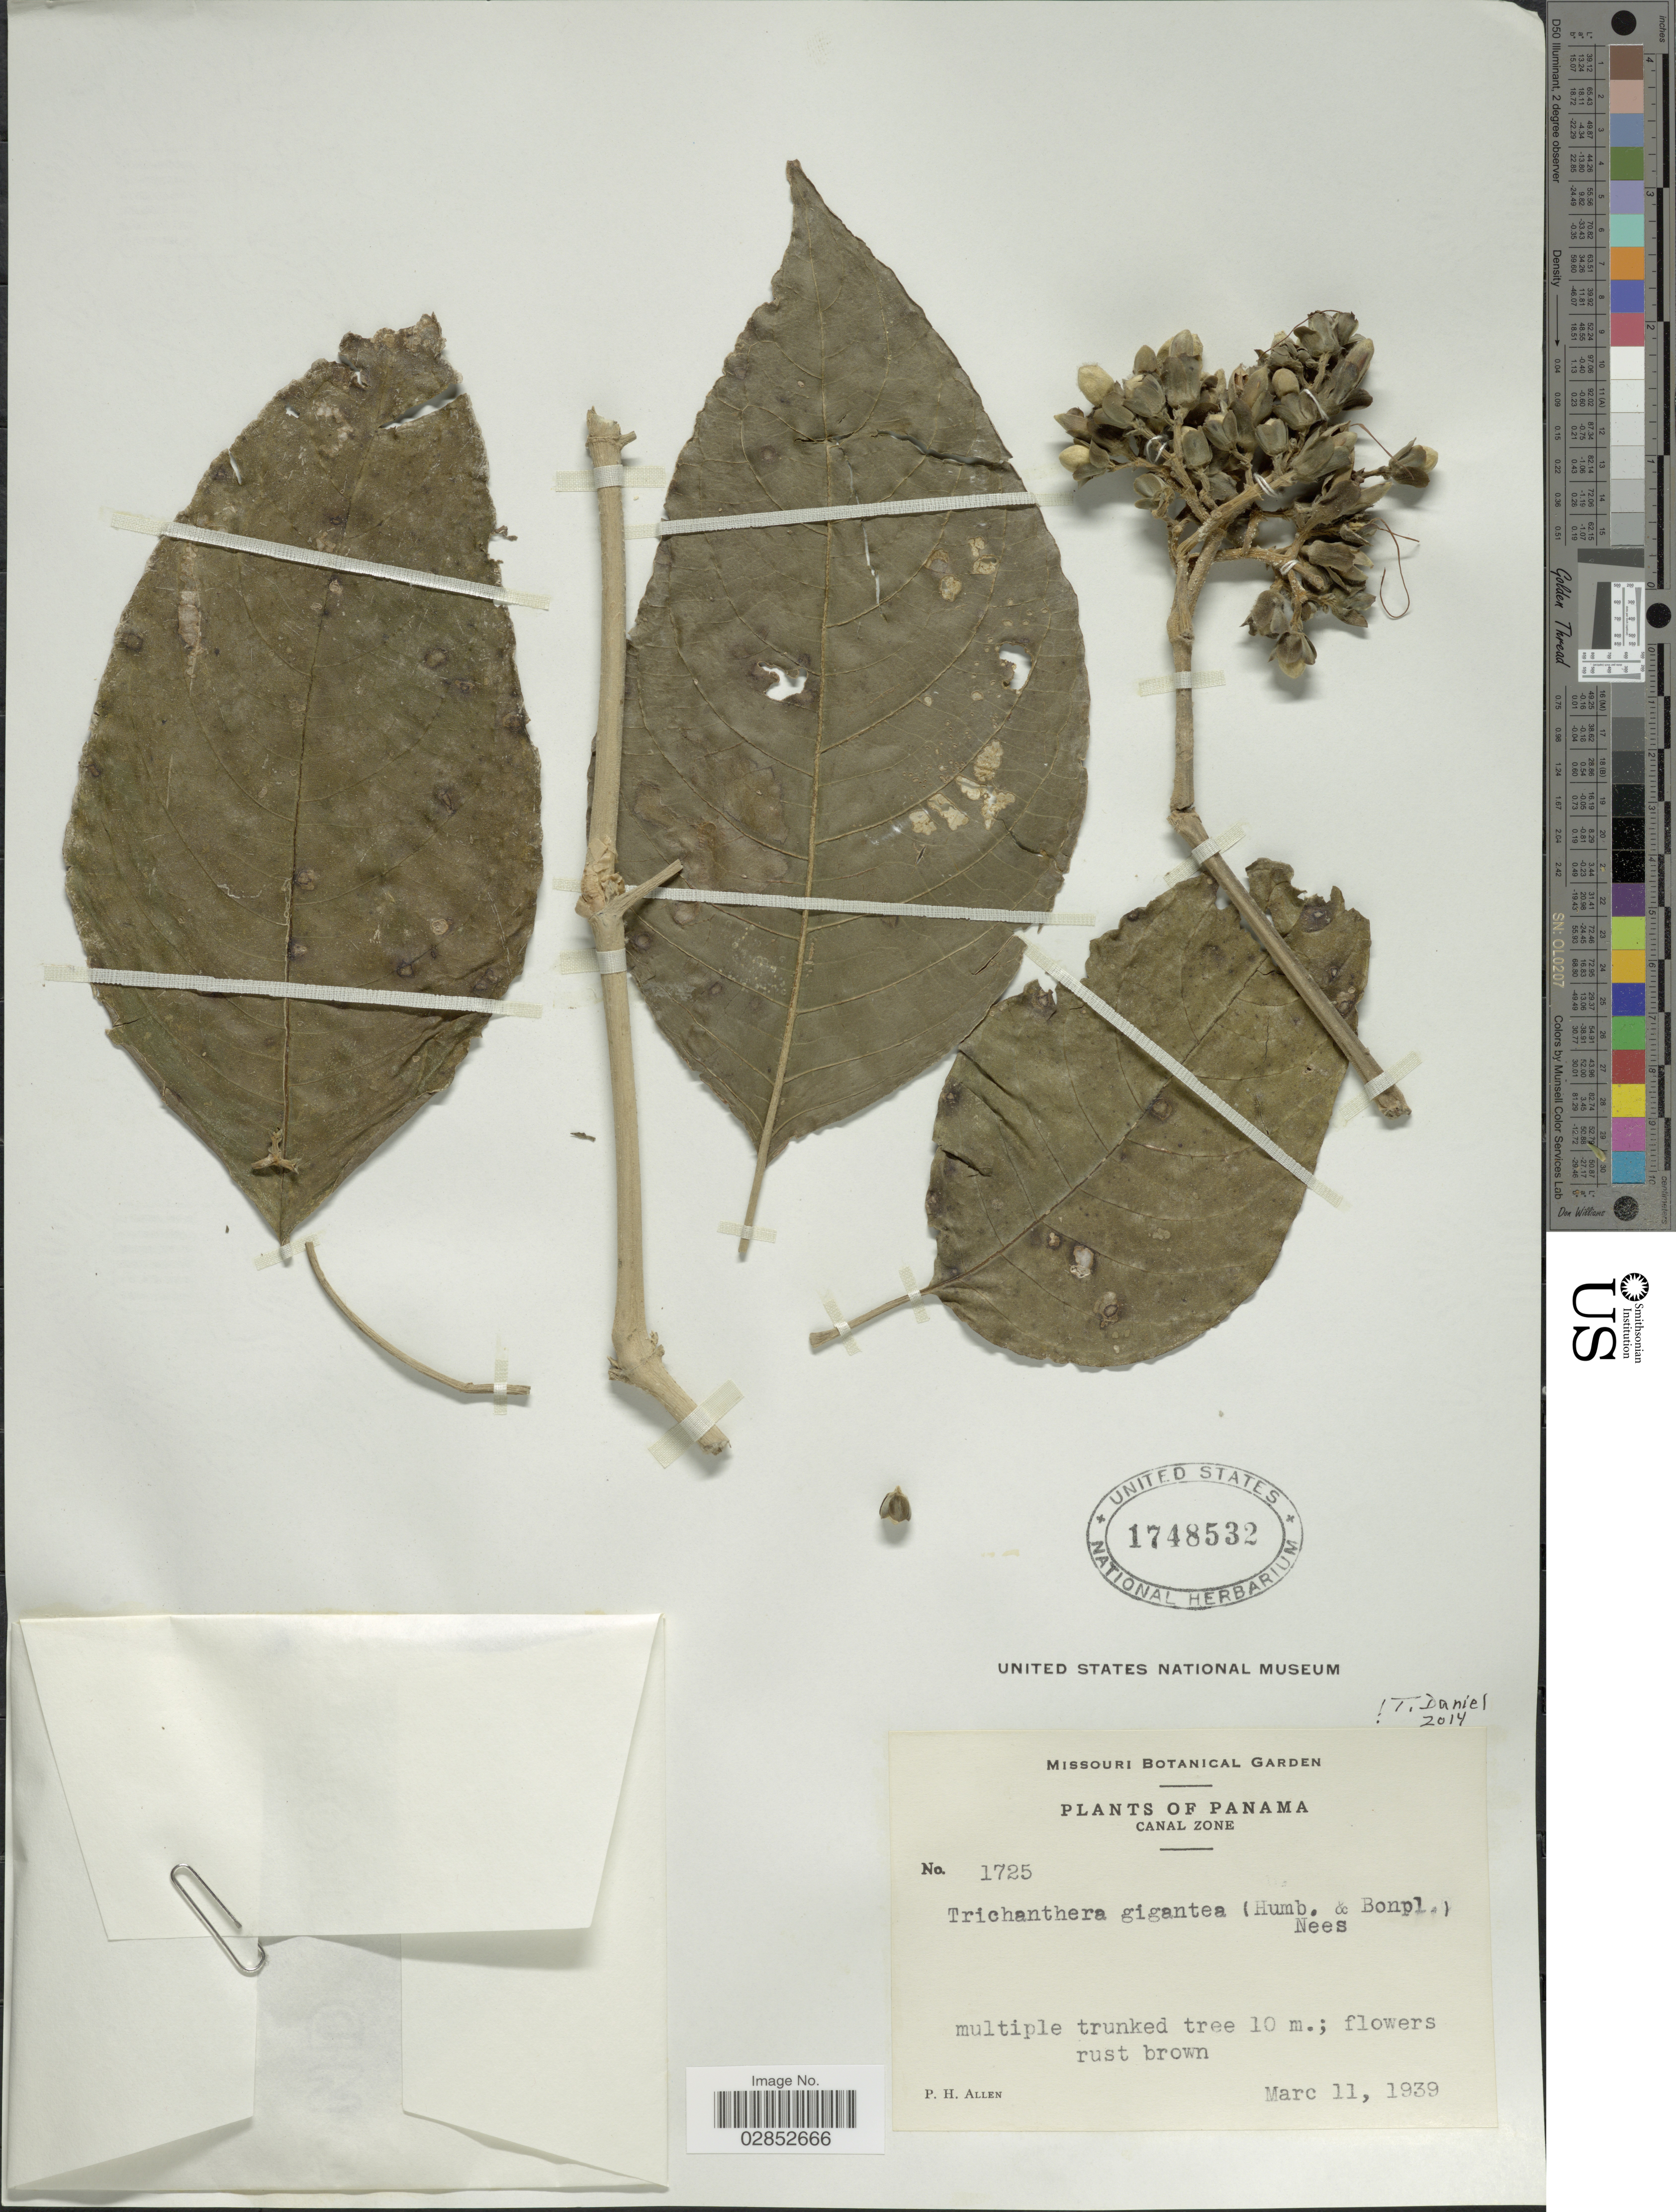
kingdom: Plantae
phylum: Tracheophyta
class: Magnoliopsida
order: Lamiales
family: Acanthaceae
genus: Trichanthera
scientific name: Trichanthera gigantea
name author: (Bonpl.) Nees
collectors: P. H. Allen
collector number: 1725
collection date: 1939-03-11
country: Panama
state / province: Colón / Panamá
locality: Canal Zone.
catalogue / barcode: US 1748532